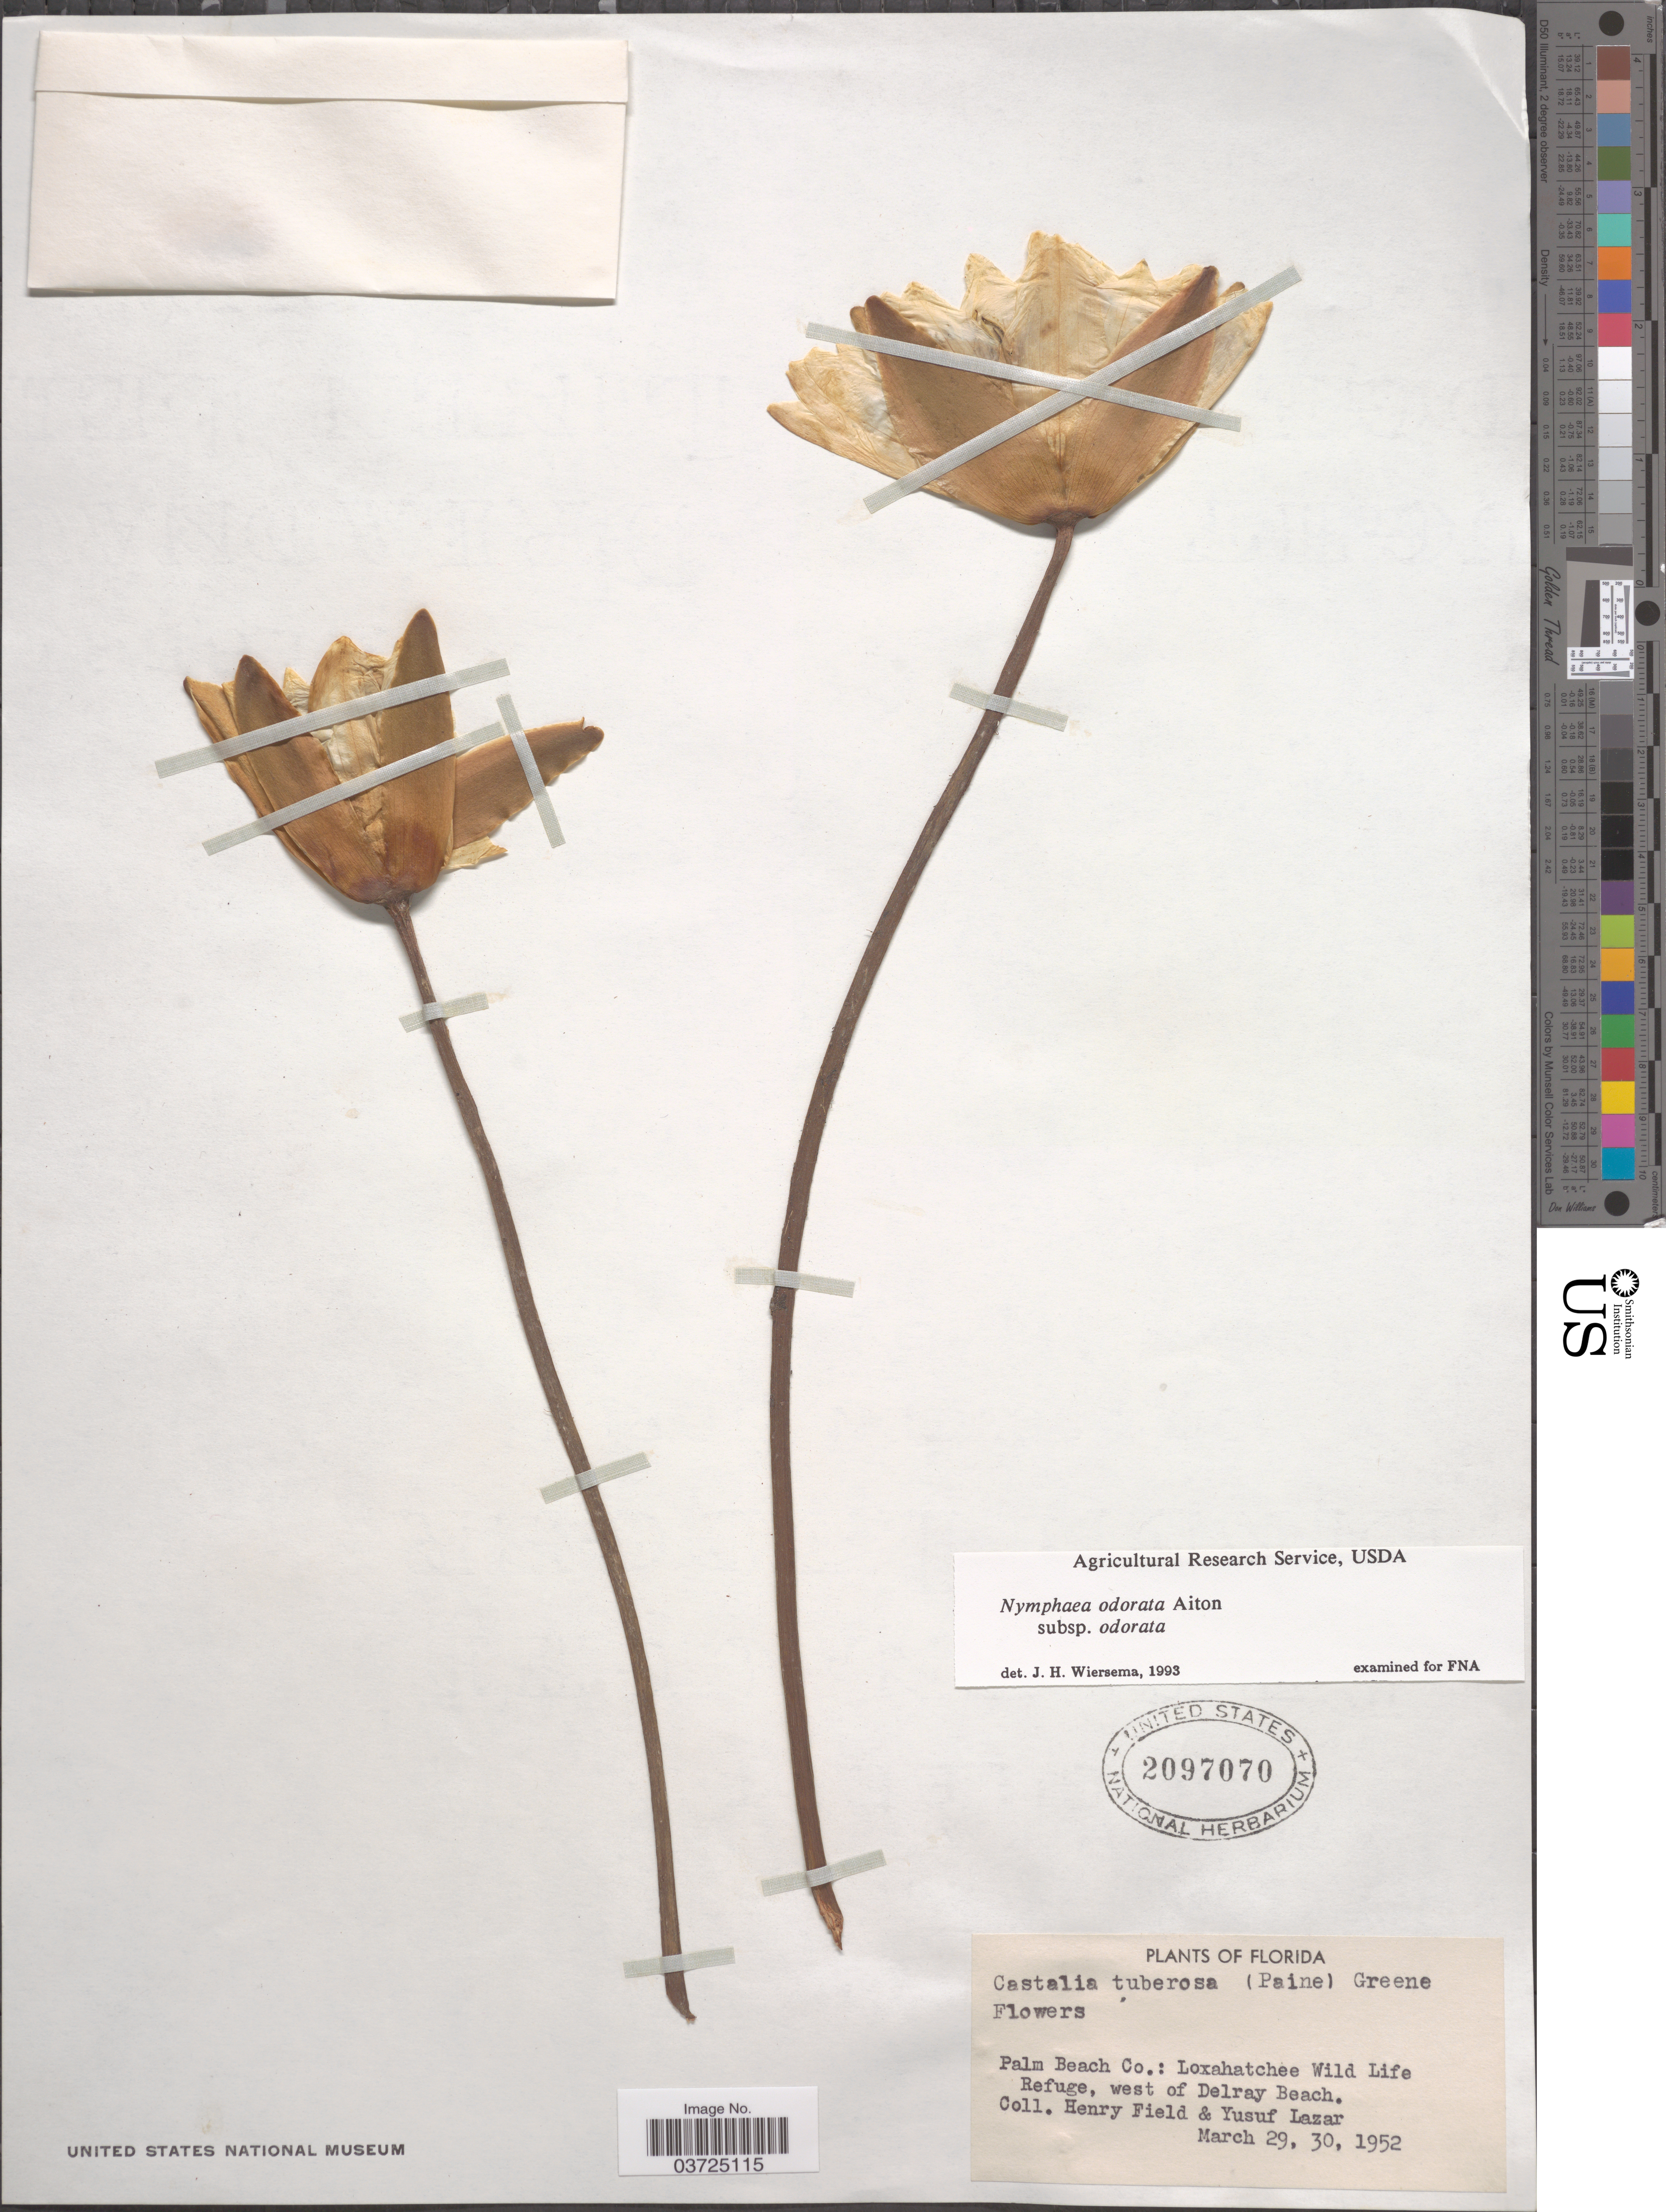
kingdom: Plantae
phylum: Tracheophyta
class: Magnoliopsida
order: Nymphaeales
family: Nymphaeaceae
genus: Nymphaea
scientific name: Nymphaea odorata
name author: Aiton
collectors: H. Field & Y. Lazar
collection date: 1952-03-29/1952-03-30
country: United States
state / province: Florida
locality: Palm Beach Co.: Loxahatchee Wild Life Refuge, west of Delray Beach.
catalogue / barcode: US 2097070